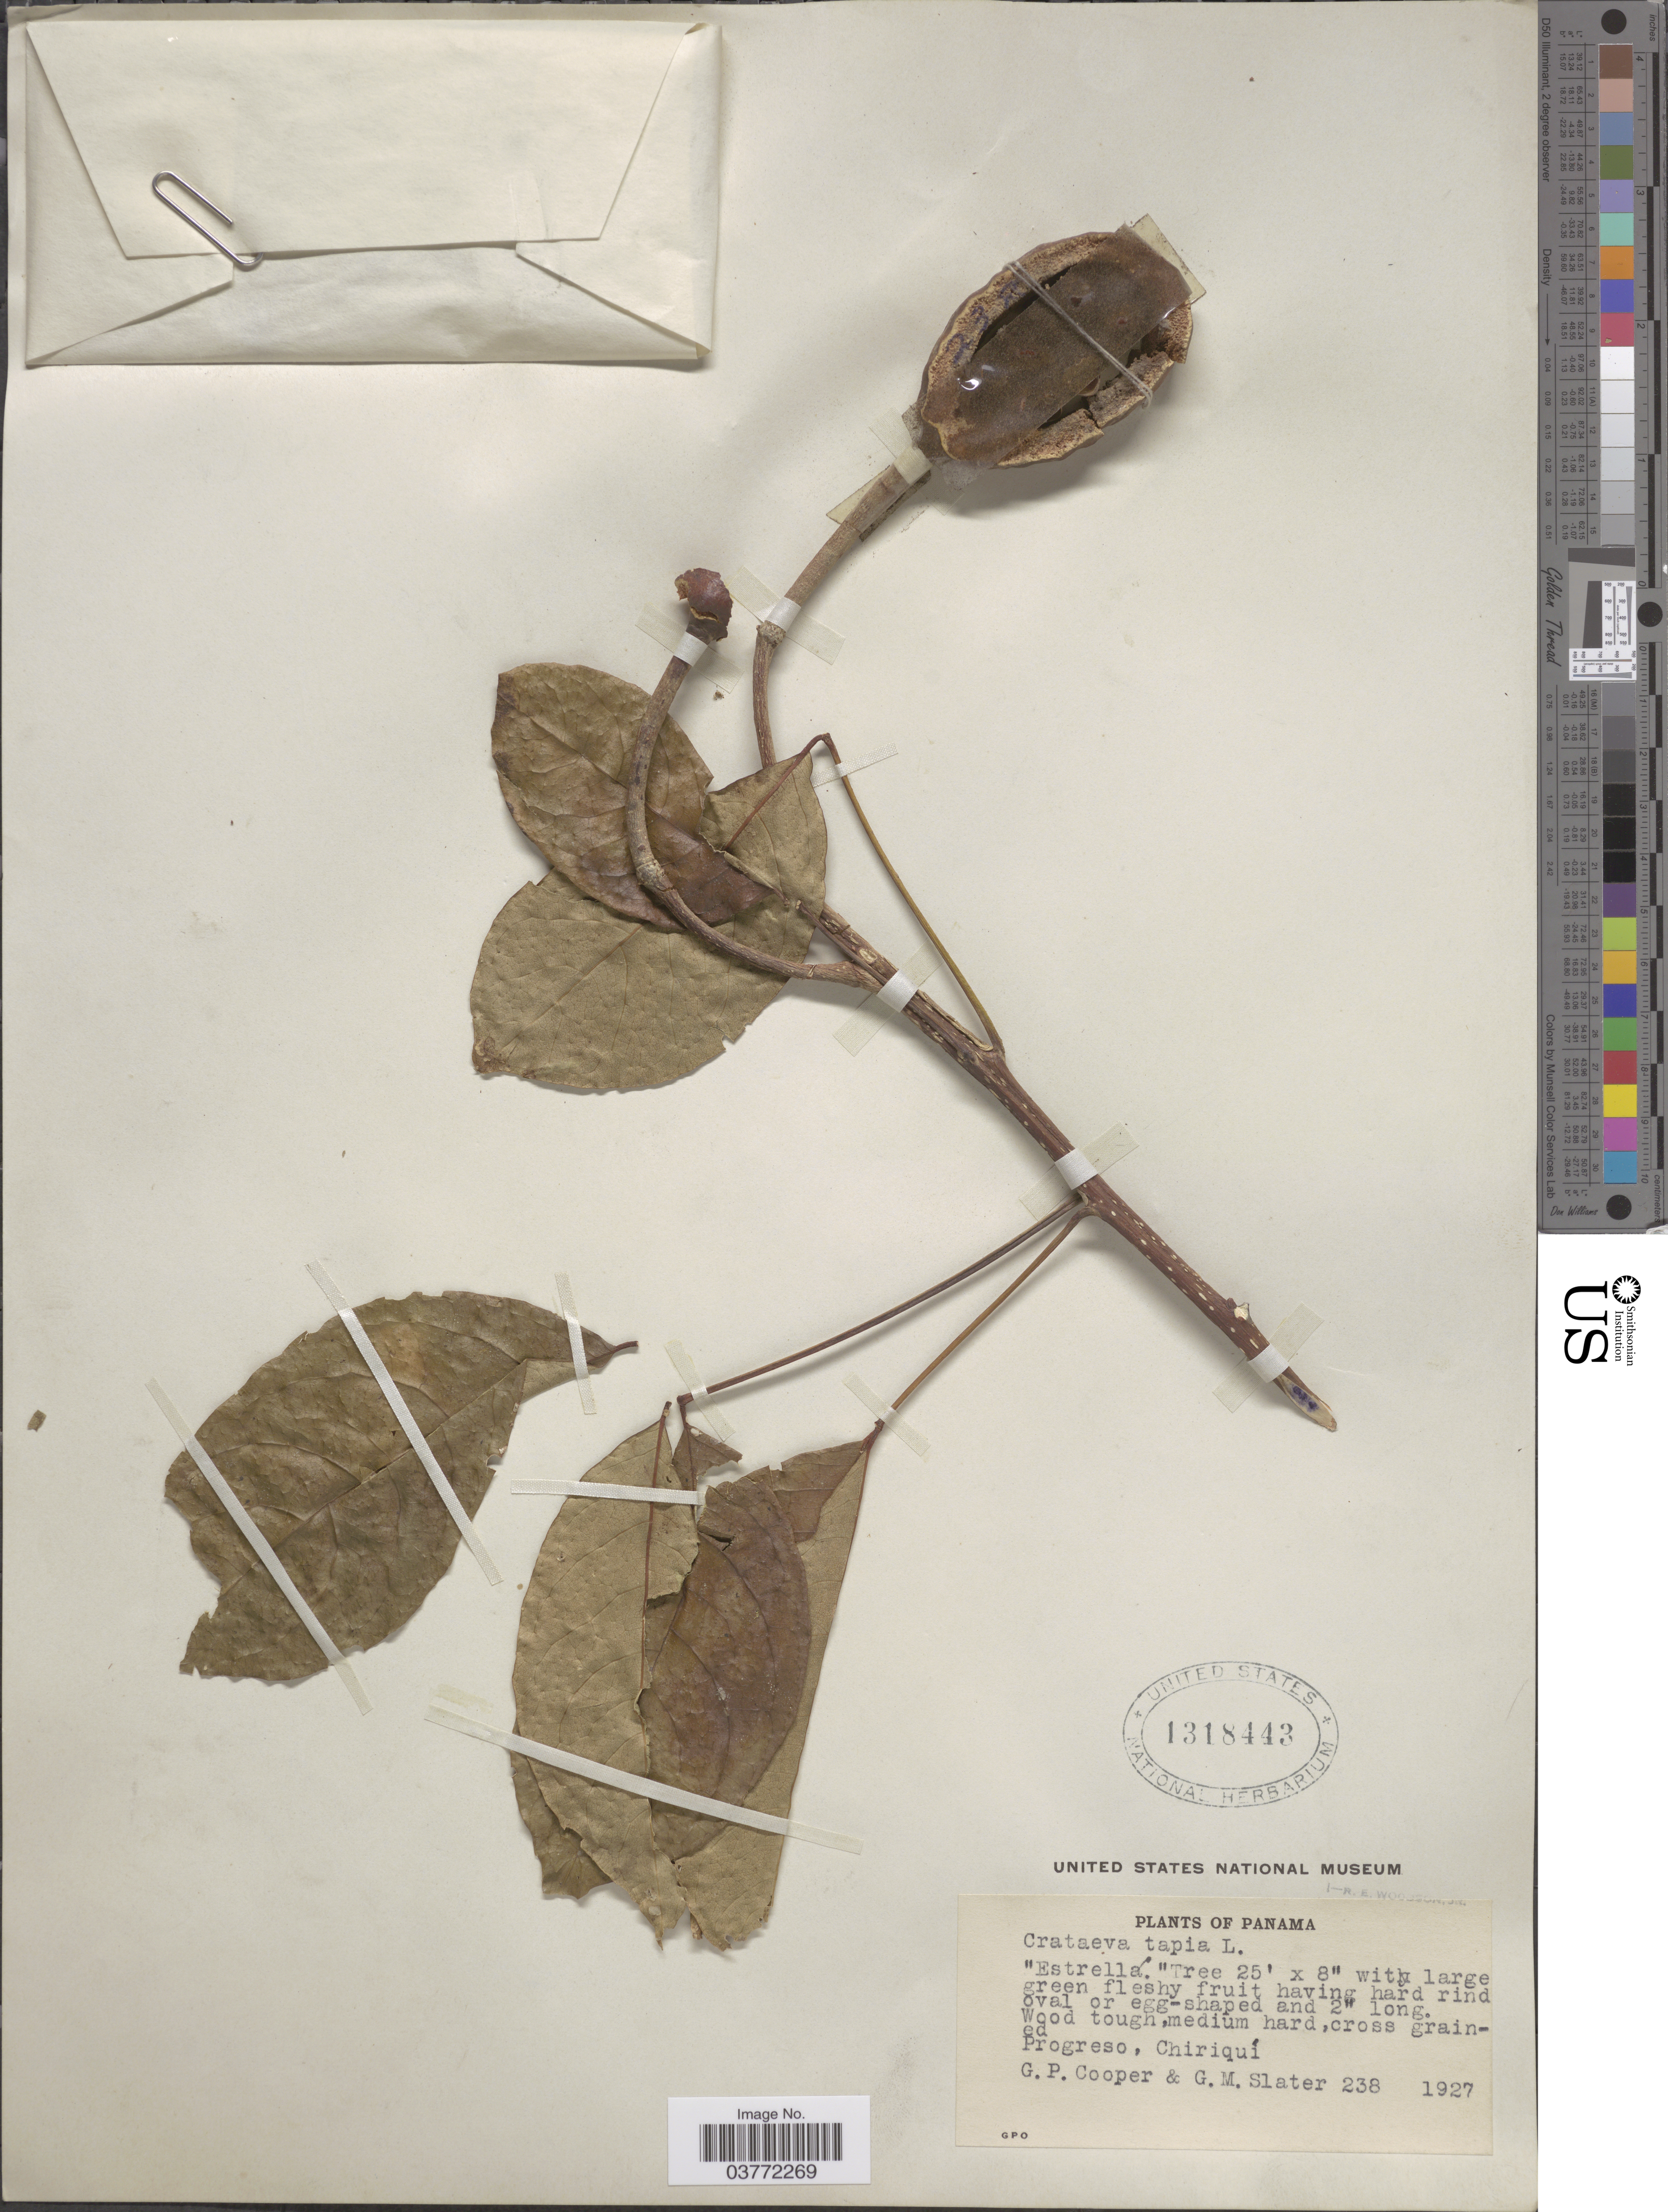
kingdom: Plantae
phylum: Tracheophyta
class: Magnoliopsida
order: Brassicales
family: Capparaceae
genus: Crateva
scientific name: Crateva tapia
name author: L.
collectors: G. Cooper & G. Slater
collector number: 238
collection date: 1927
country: Panama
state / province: Chiriqui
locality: Progreso.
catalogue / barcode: US 1318443